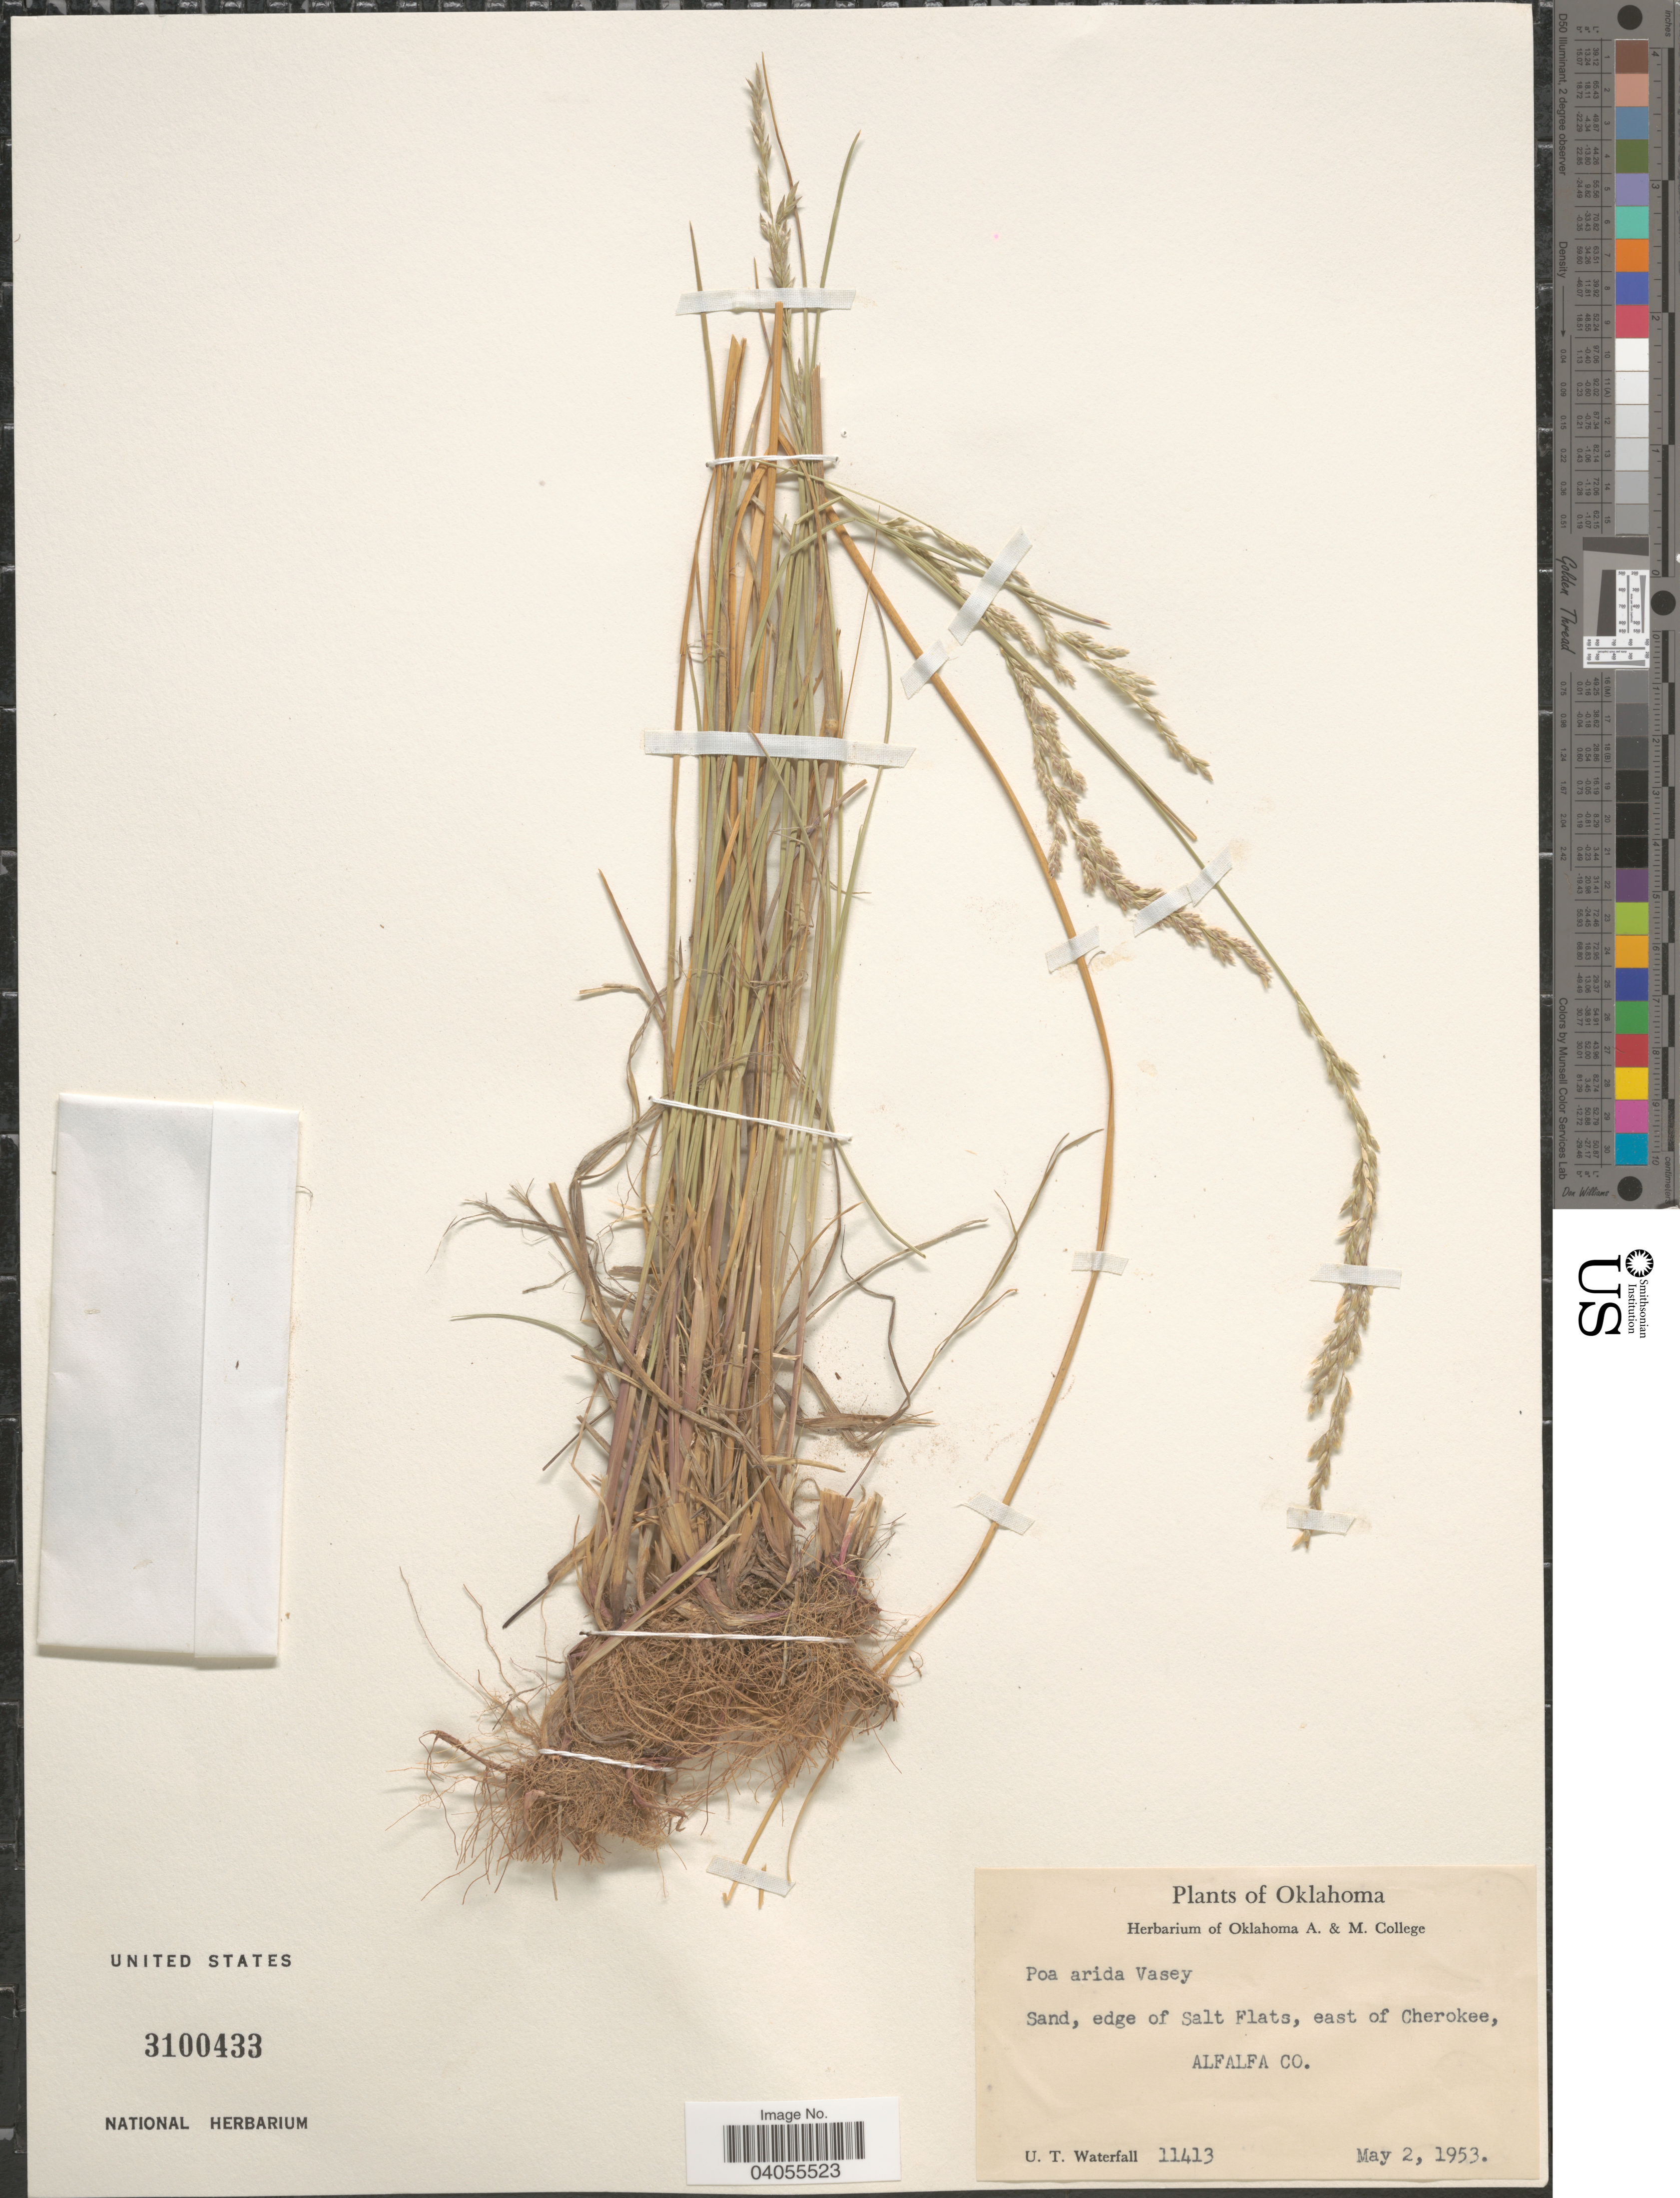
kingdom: Plantae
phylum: Tracheophyta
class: Liliopsida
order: Poales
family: Poaceae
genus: Poa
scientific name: Poa arida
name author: Vasey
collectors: U. T. Waterfall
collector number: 11413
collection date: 1953-05-02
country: United States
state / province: Oklahoma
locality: Sand, edge of Salt Flats, east of Cherokee, Alfalfa Co.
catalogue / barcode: US 3100433